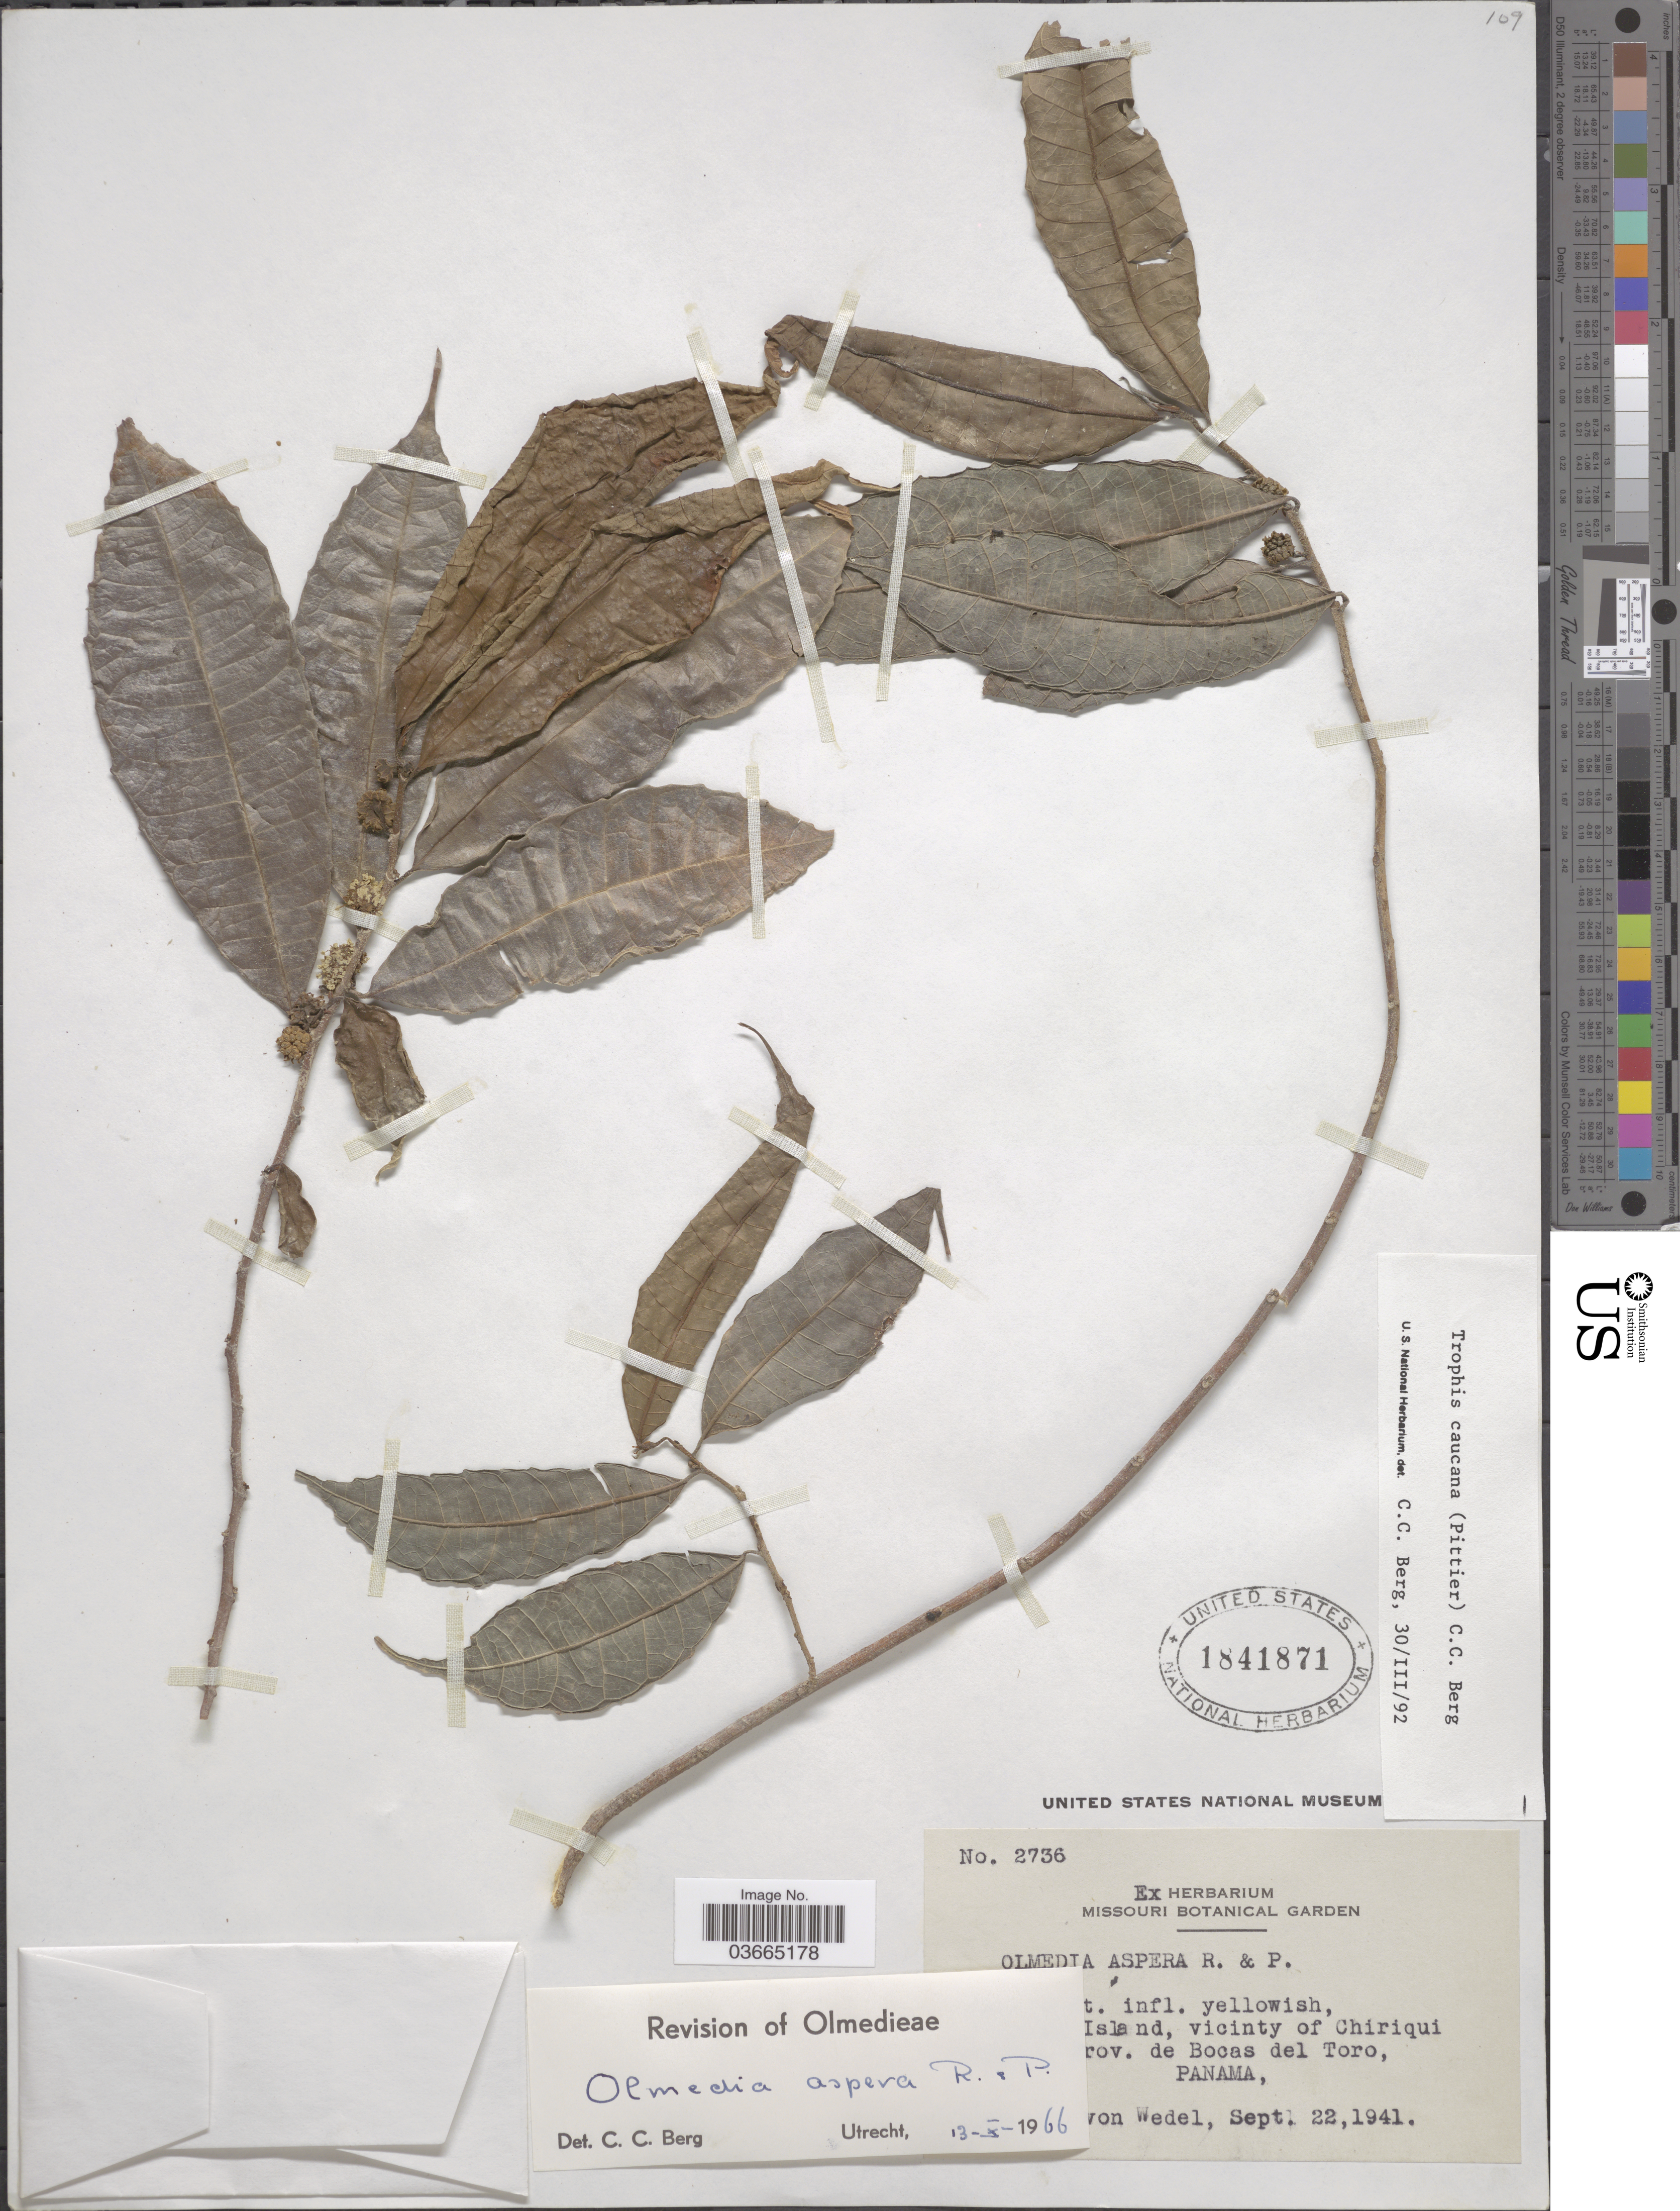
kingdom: Plantae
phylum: Tracheophyta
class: Magnoliopsida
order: Rosales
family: Moraceae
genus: Olmedia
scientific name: Olmedia aspera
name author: Ruiz & Pav.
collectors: H. von Wedel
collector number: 2736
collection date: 1941-09-22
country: Panama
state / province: Bocas del Toro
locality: ! Island, vicinity of Chiriqui.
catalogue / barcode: US 1841871